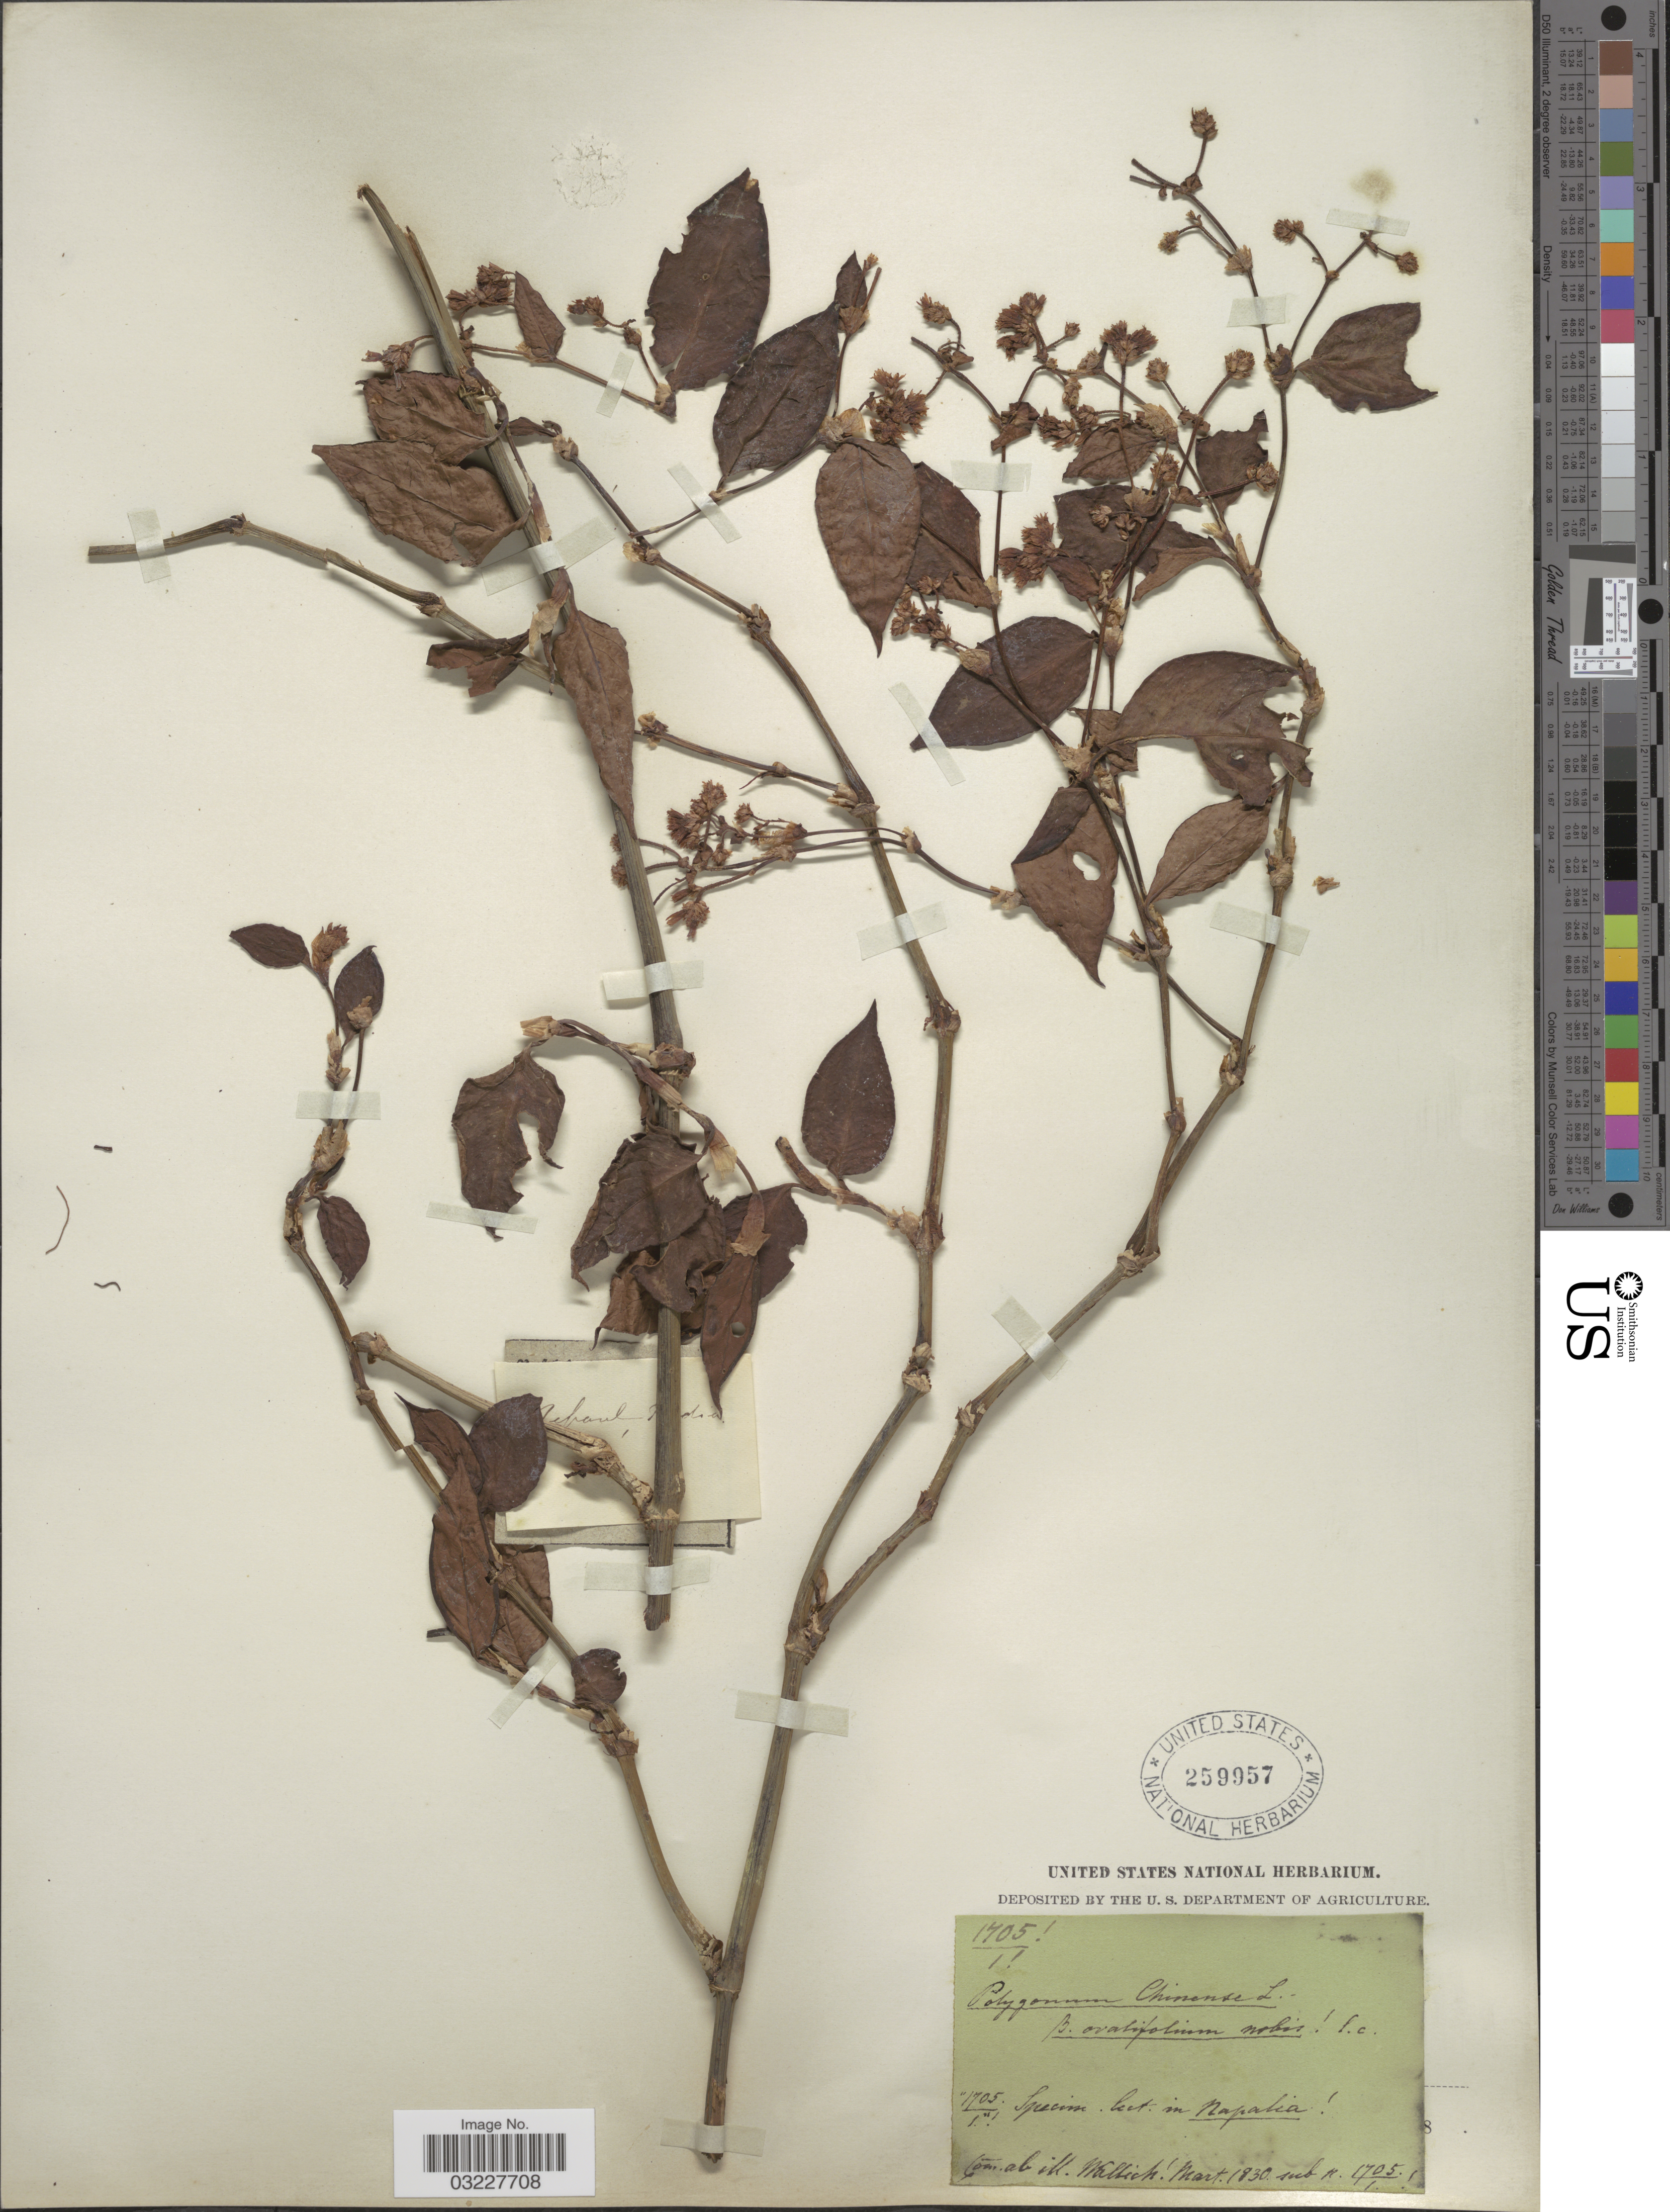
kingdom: Plantae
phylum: Tracheophyta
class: Magnoliopsida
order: Caryophyllales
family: Polygonaceae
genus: Persicaria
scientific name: Persicaria chinensis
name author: (L.) H. Gross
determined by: Strong, Mark T., (BOT), Smithsonian Institution - National Museum of Natural History (UNITED STATES)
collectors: -- Wallich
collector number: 1705?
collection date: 1830-03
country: Nepal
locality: Napalia.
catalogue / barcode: US 259957